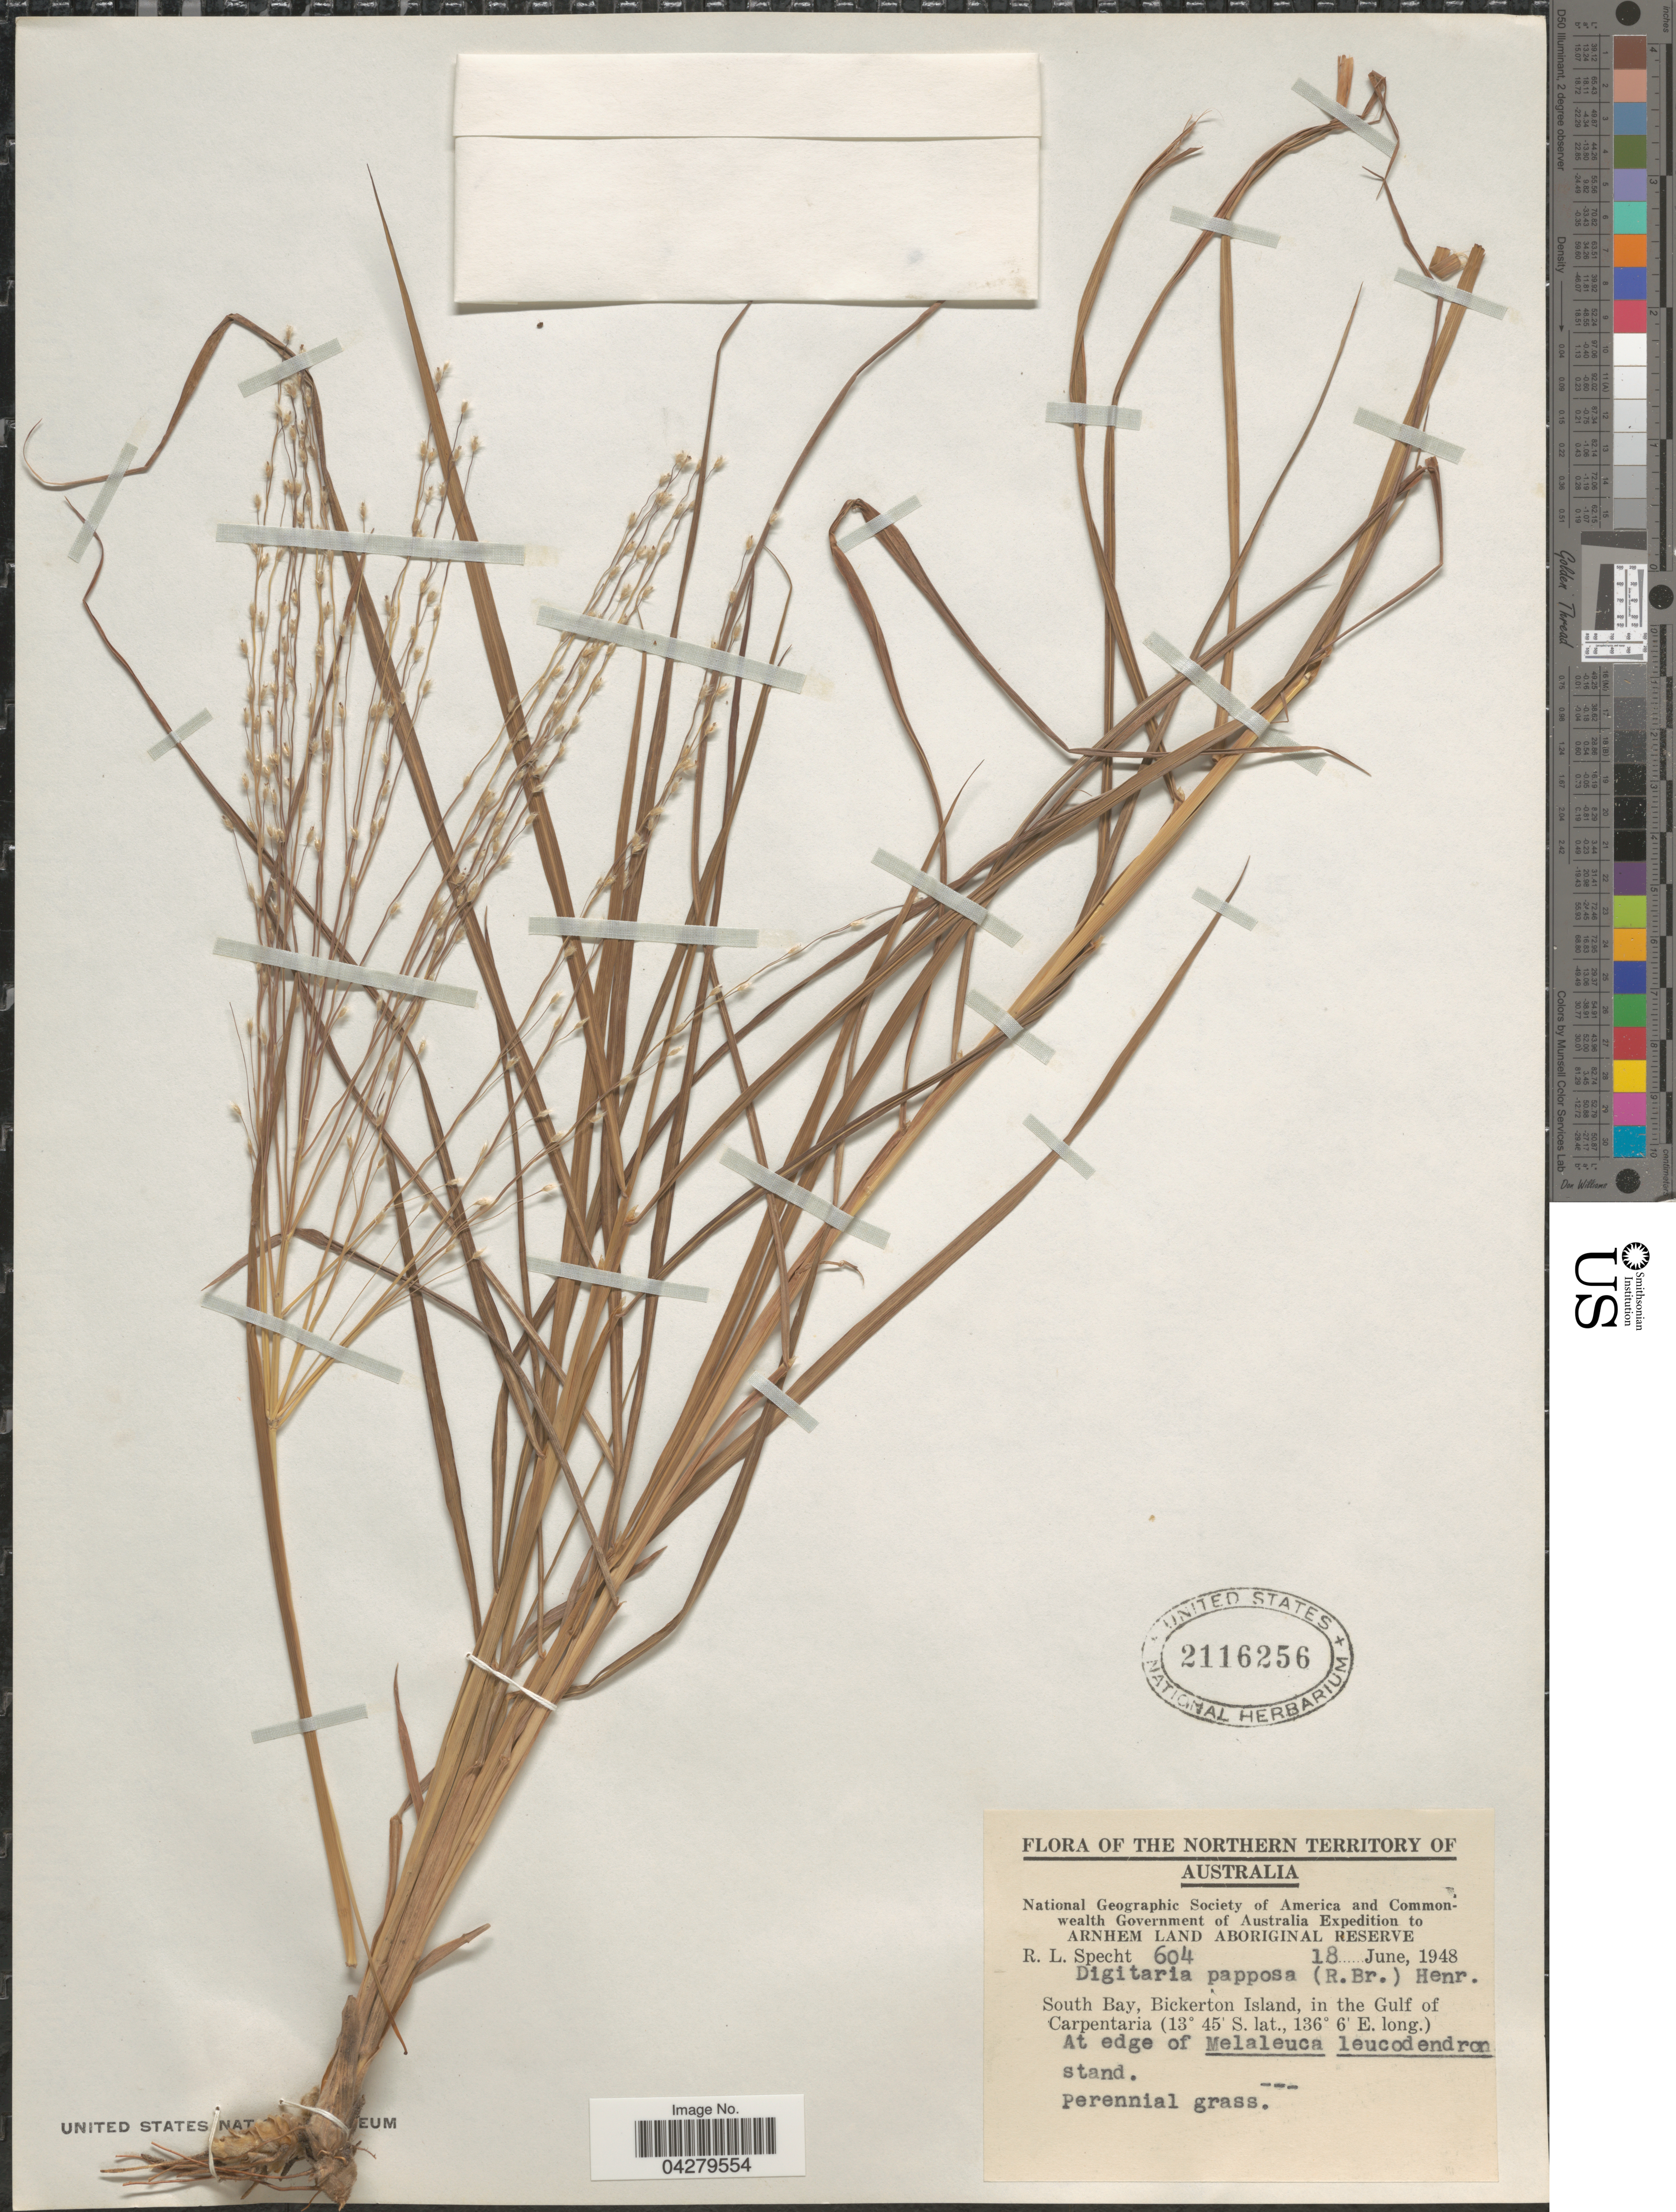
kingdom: Plantae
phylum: Tracheophyta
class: Liliopsida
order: Poales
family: Poaceae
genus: Digitaria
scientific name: Digitaria papposa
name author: (R. Br.) P. Beauv.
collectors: R. L. Specht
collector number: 604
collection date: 1948-06-18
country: Australia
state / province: Northern Territory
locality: The Northern Territory of Australia. National Geographic Society of America and Commonwealth Government of Australia Expedition to Arnhem Land Aboriginal Reserve. South Bay, Bickerton Island, in the Gulf of Carpentaria.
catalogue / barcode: US 2116256